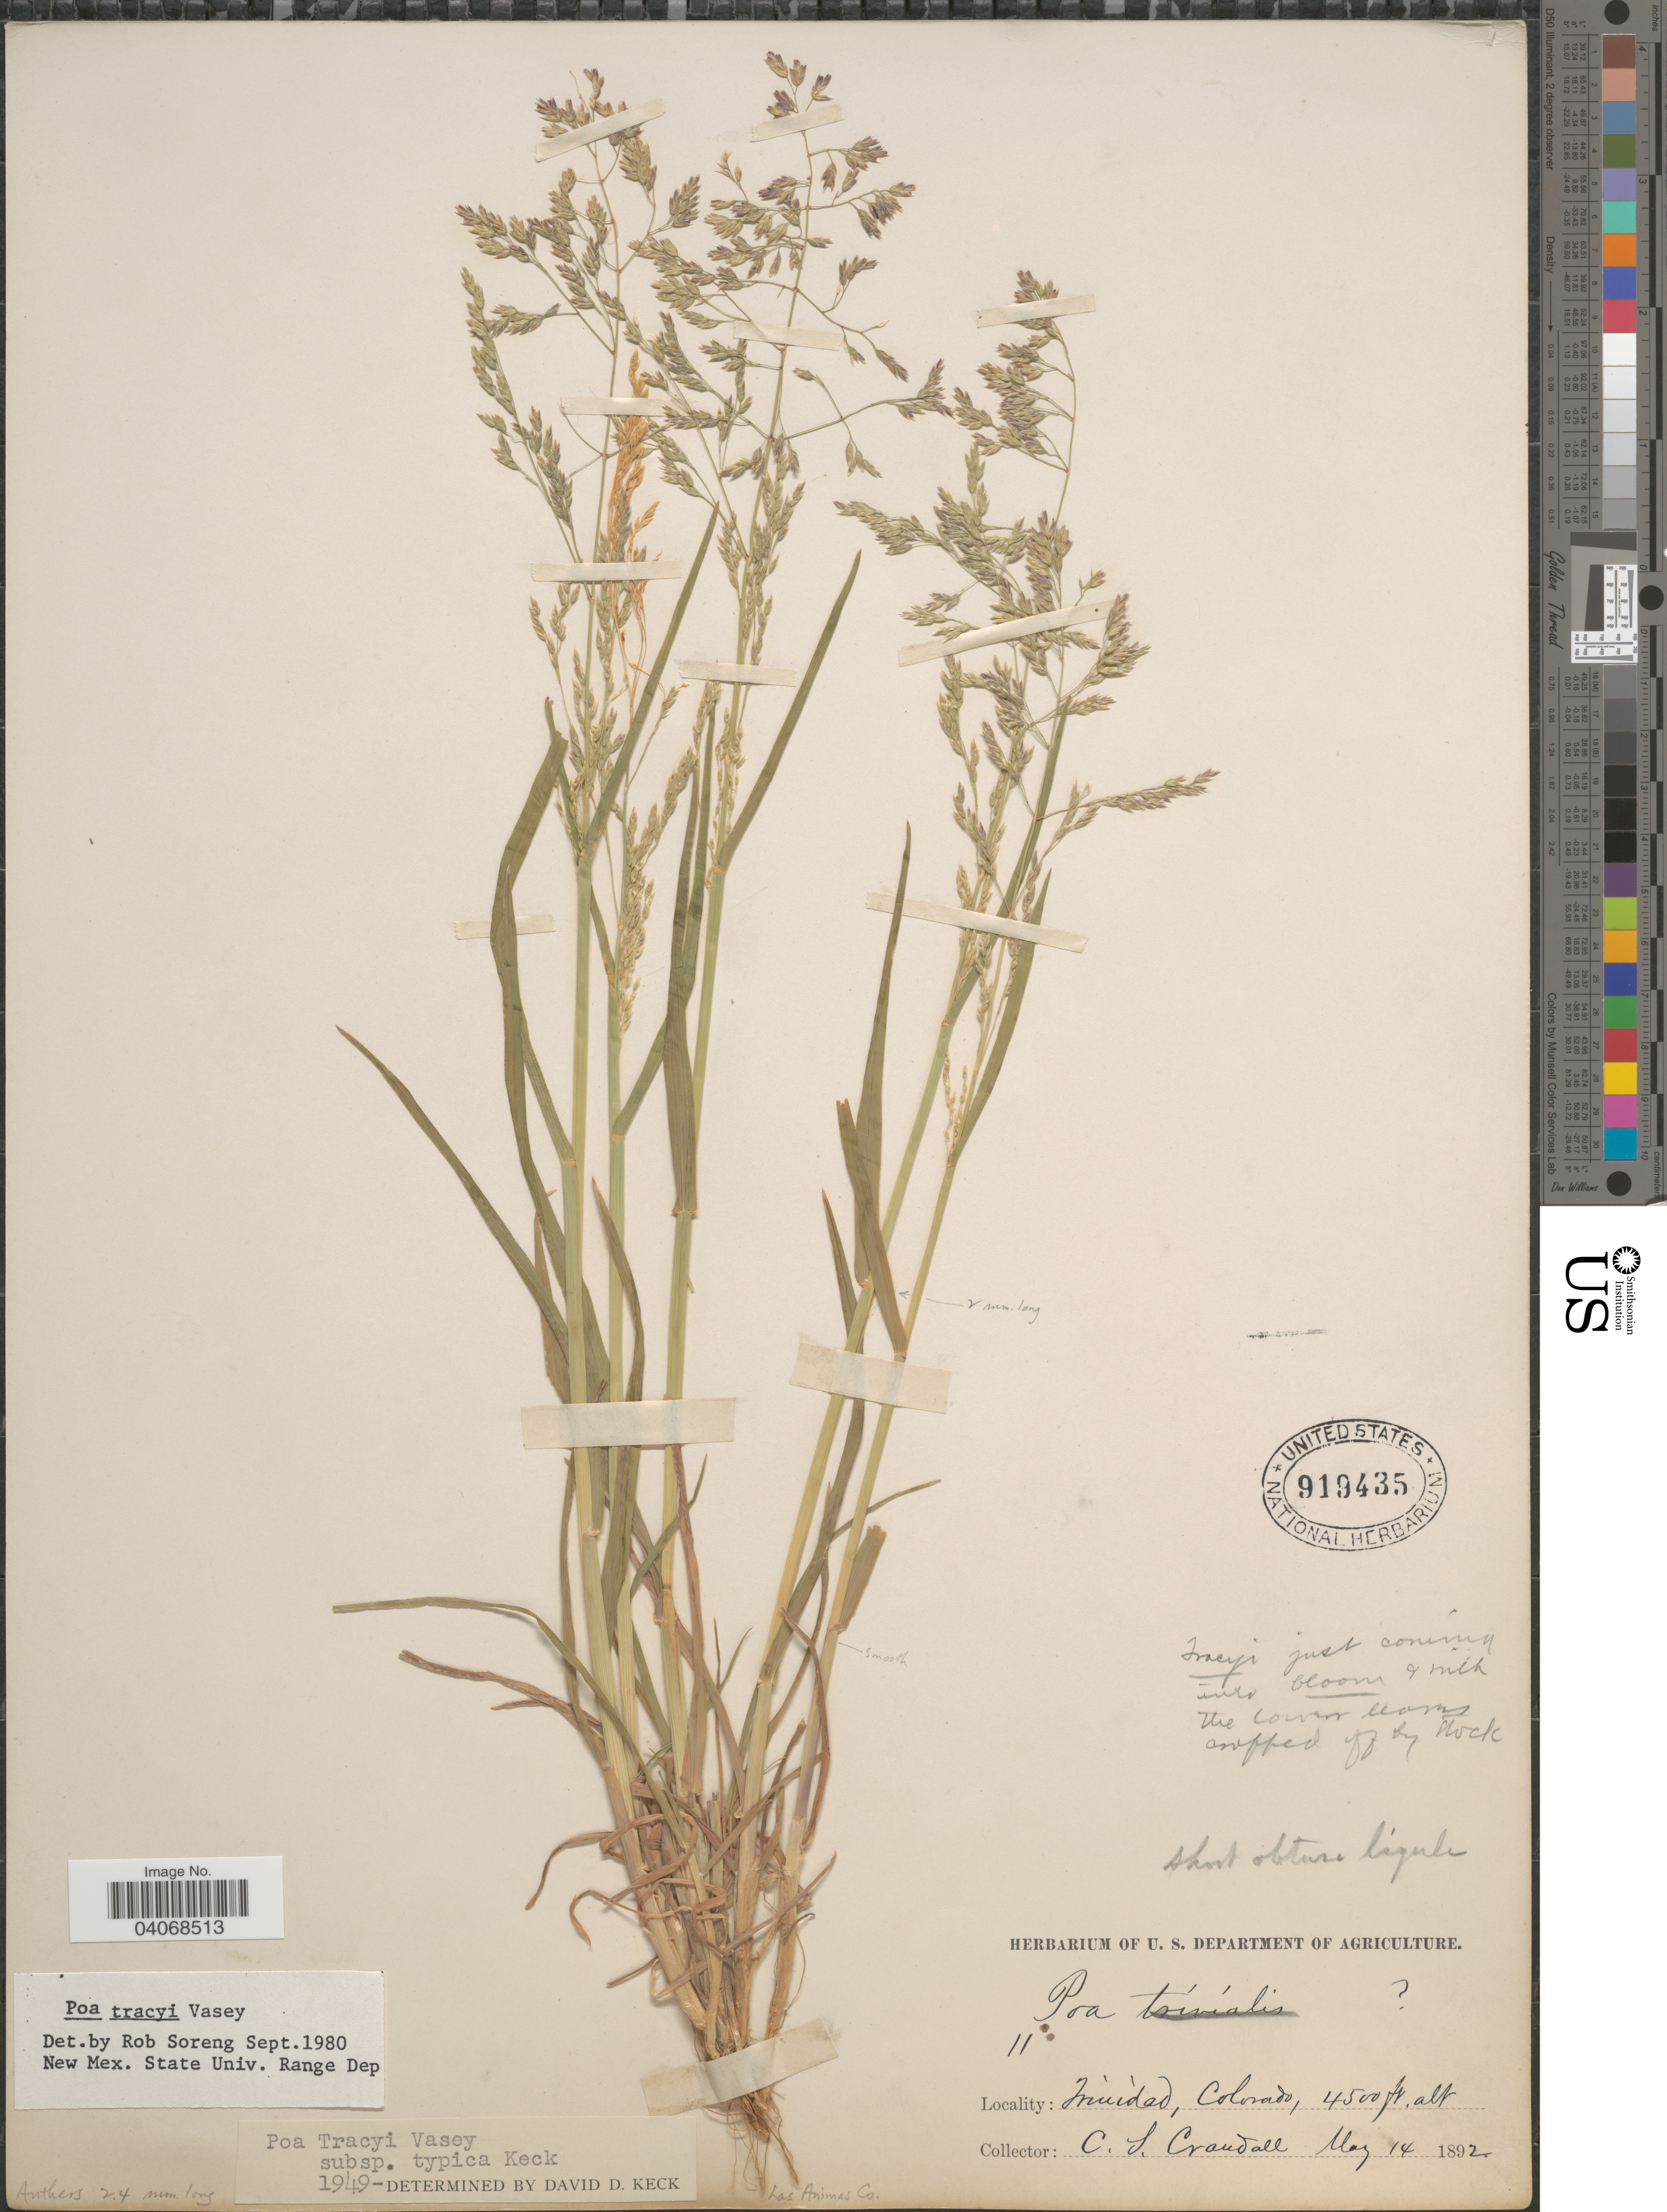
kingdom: Plantae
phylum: Tracheophyta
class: Liliopsida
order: Poales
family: Poaceae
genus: Poa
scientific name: Poa tracyi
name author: Vasey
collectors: C. Crandall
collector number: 11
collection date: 1892-05-14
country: United States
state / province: Colorado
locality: Trinidad.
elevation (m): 1372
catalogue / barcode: US 919435